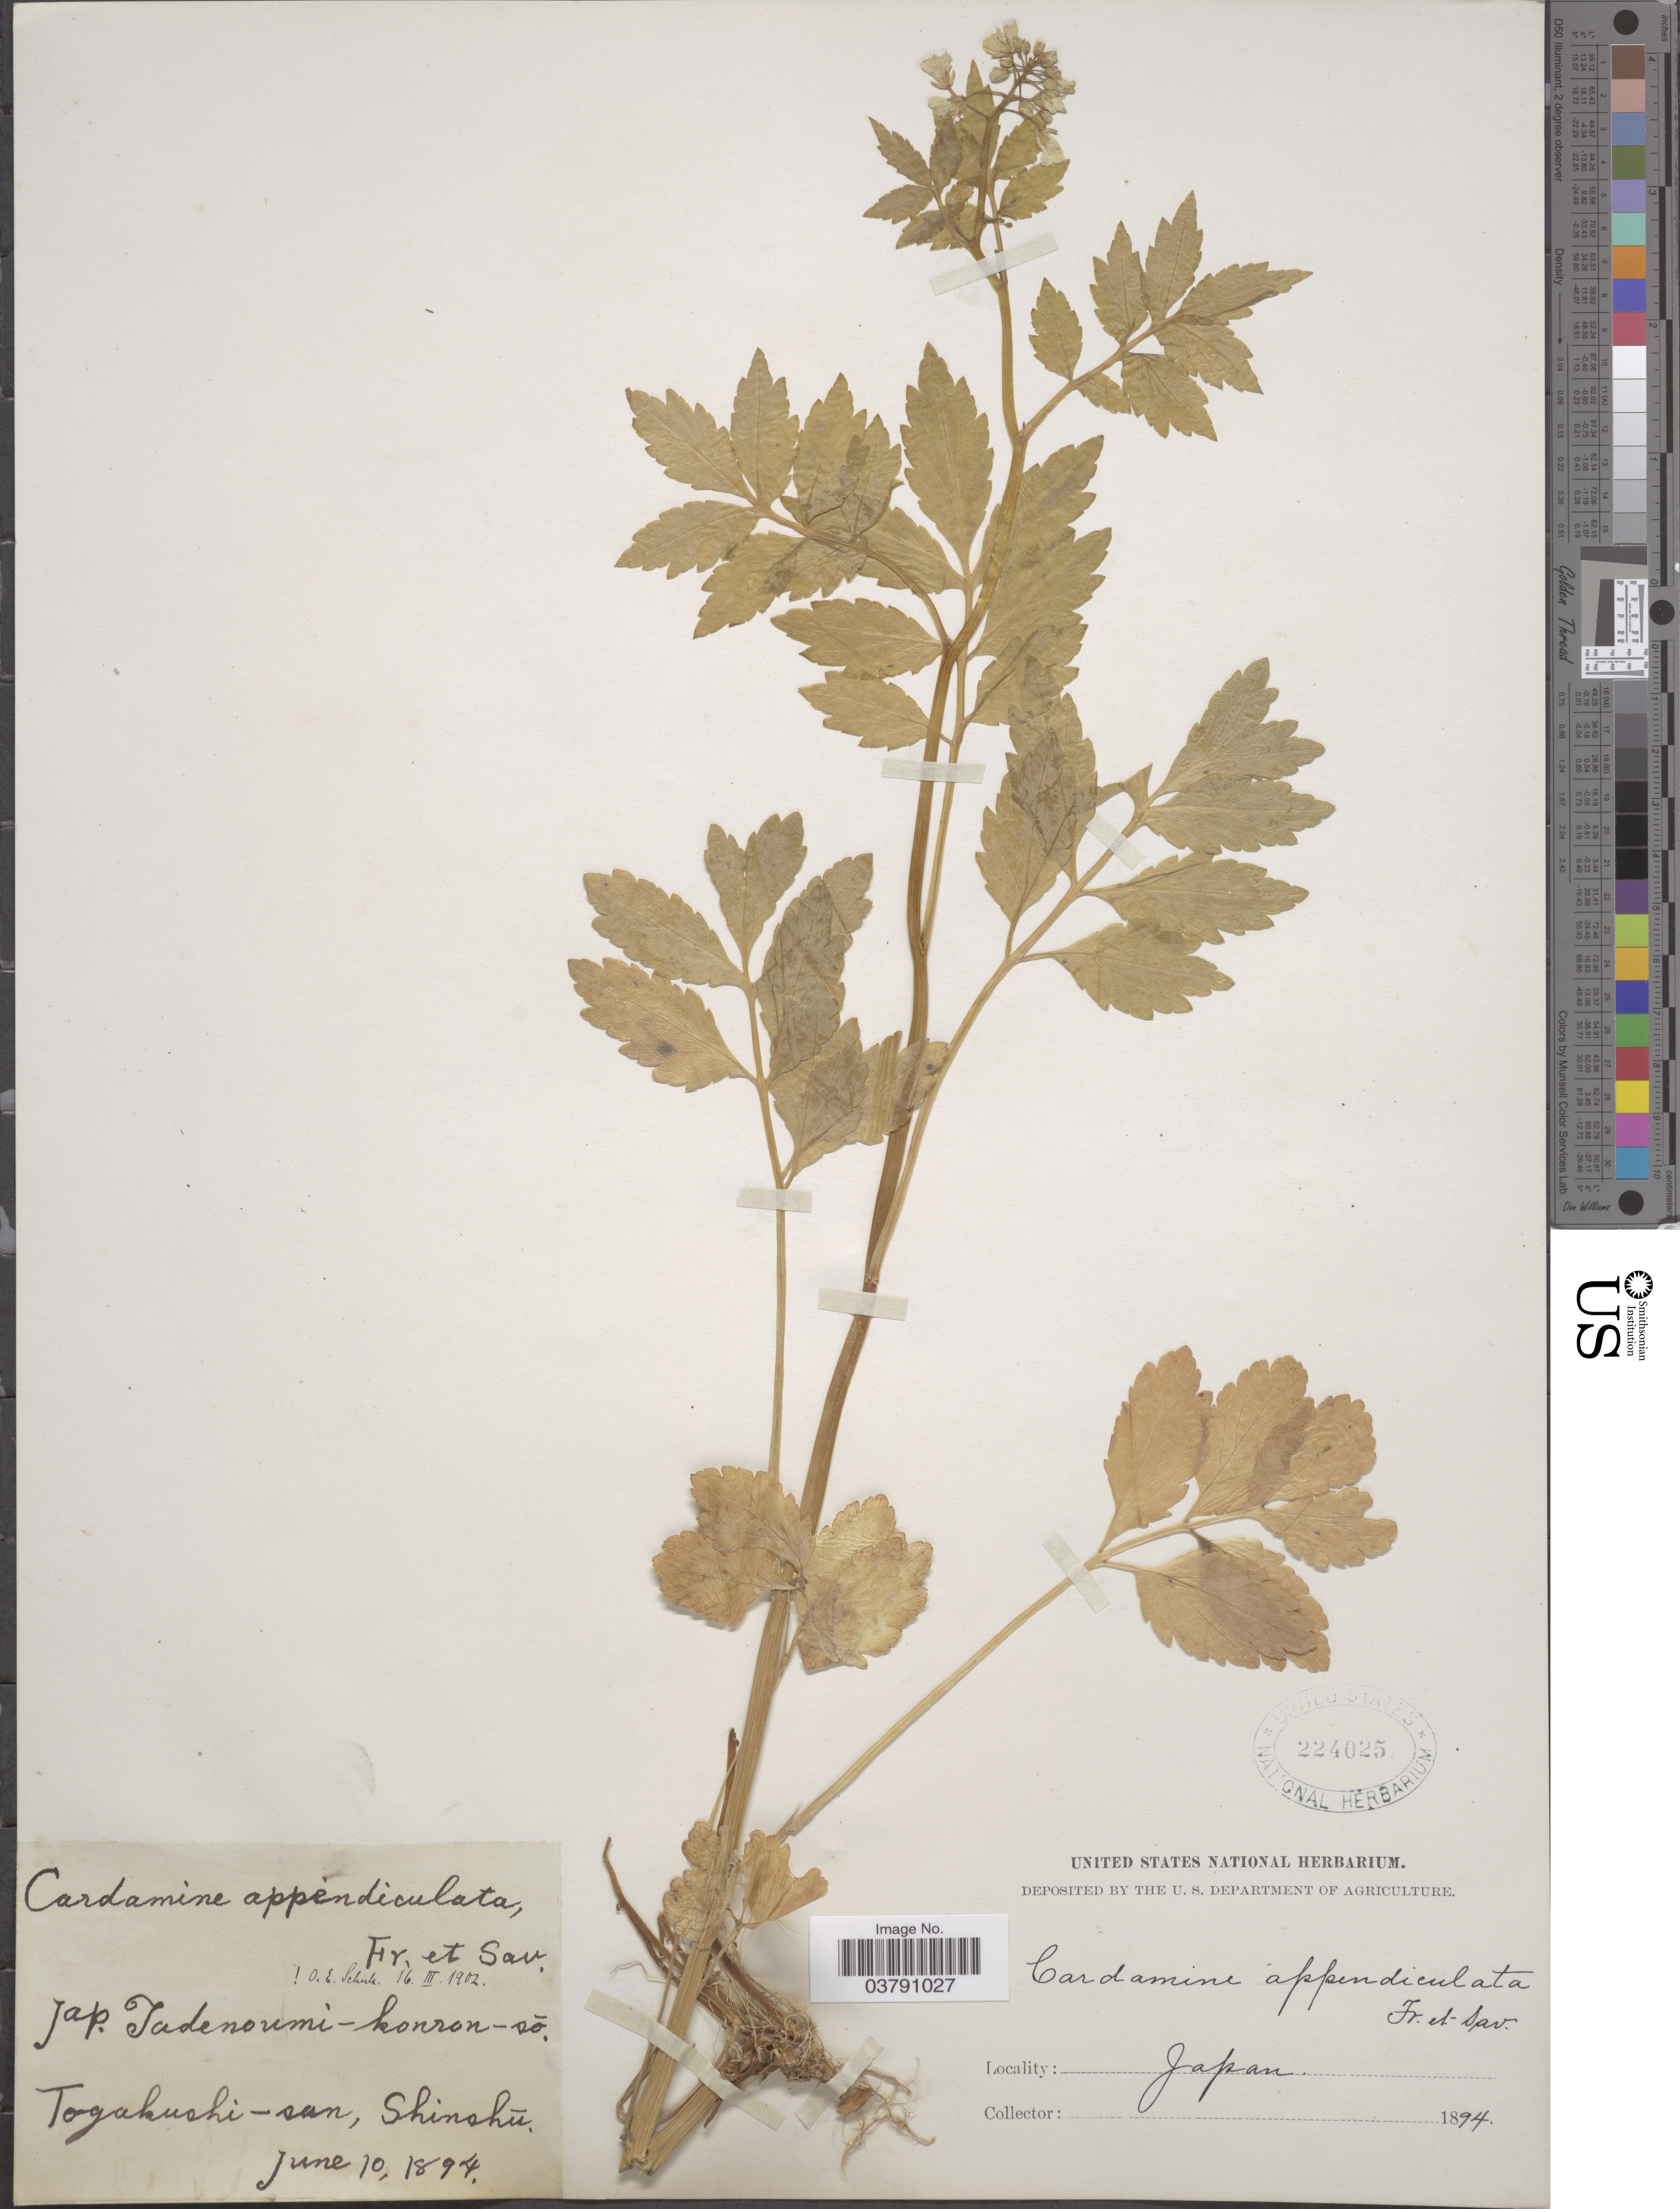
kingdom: Plantae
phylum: Tracheophyta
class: Magnoliopsida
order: Brassicales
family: Brassicaceae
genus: Cardamine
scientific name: Cardamine appendiculata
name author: Franch. & Sav.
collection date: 1894-06-10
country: Japan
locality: Togakushi-san, Shinshu.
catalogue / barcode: US 224025